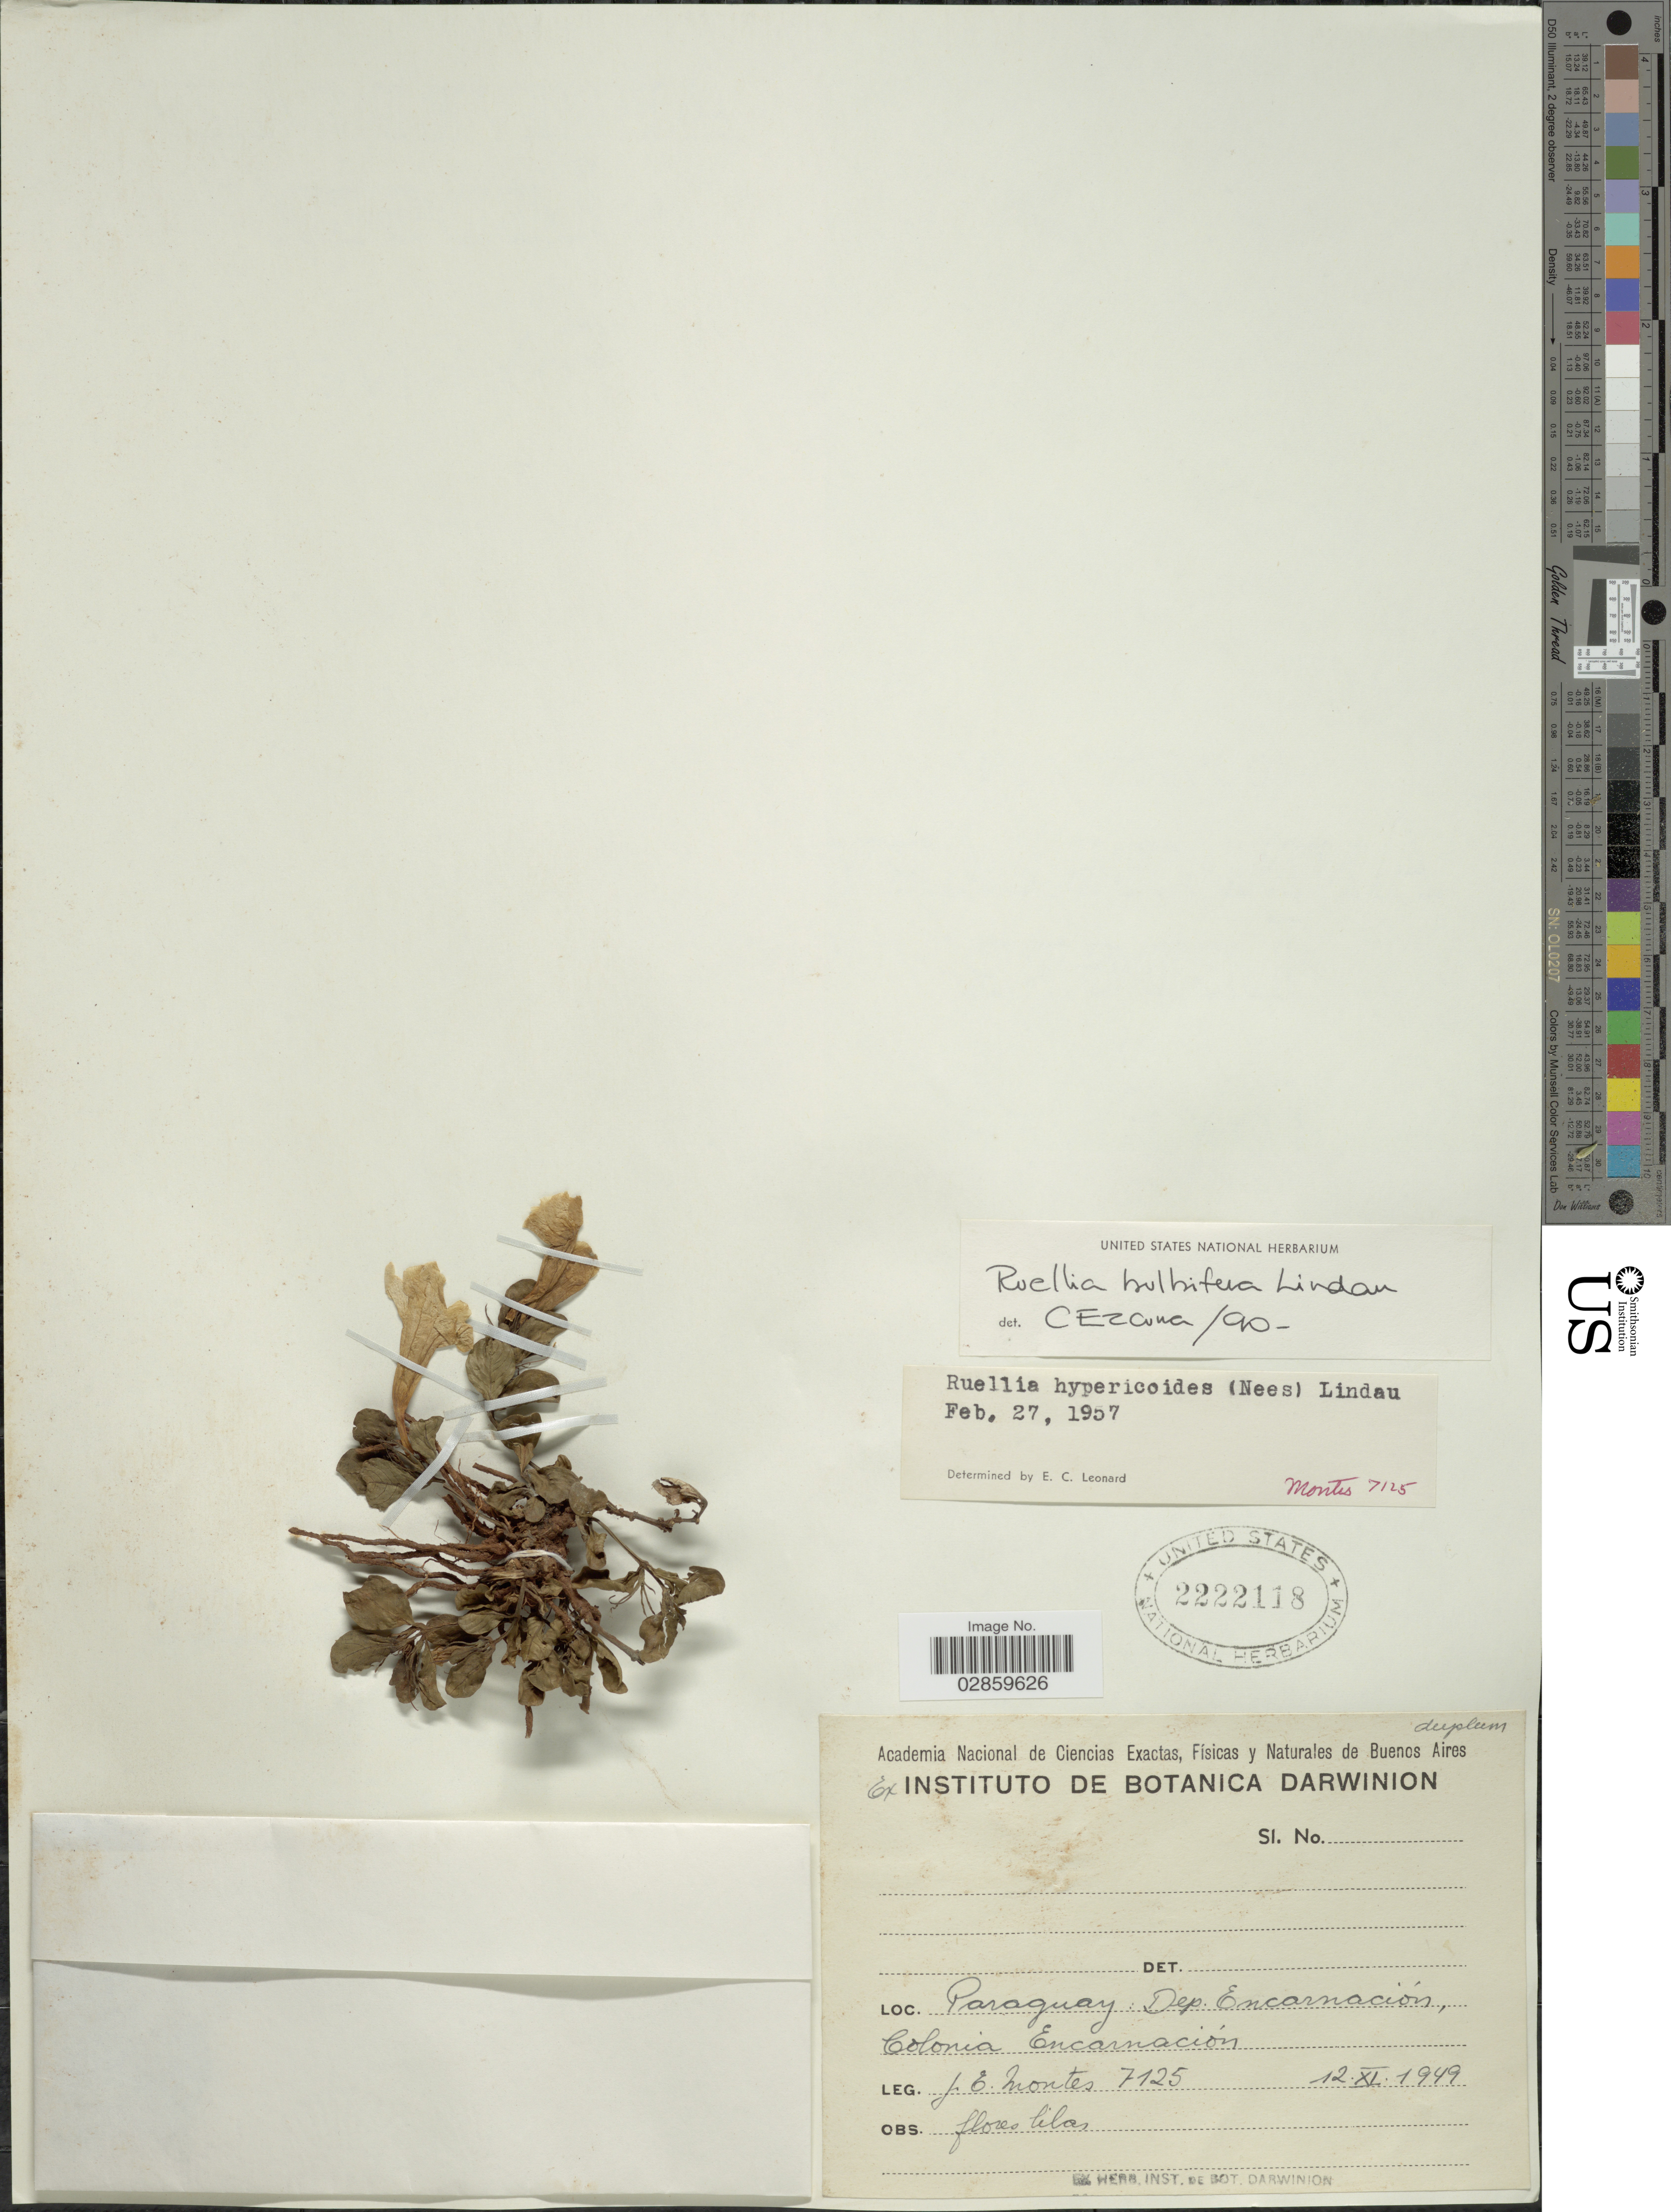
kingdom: Plantae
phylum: Tracheophyta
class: Magnoliopsida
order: Lamiales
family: Acanthaceae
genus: Ruellia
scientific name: Ruellia bulbifera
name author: Lindau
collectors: J. E. Montes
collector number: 7125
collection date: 1999-11-12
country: Paraguay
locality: Dep. Encarnación, Colonia Encarnación.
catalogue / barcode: US 2222118